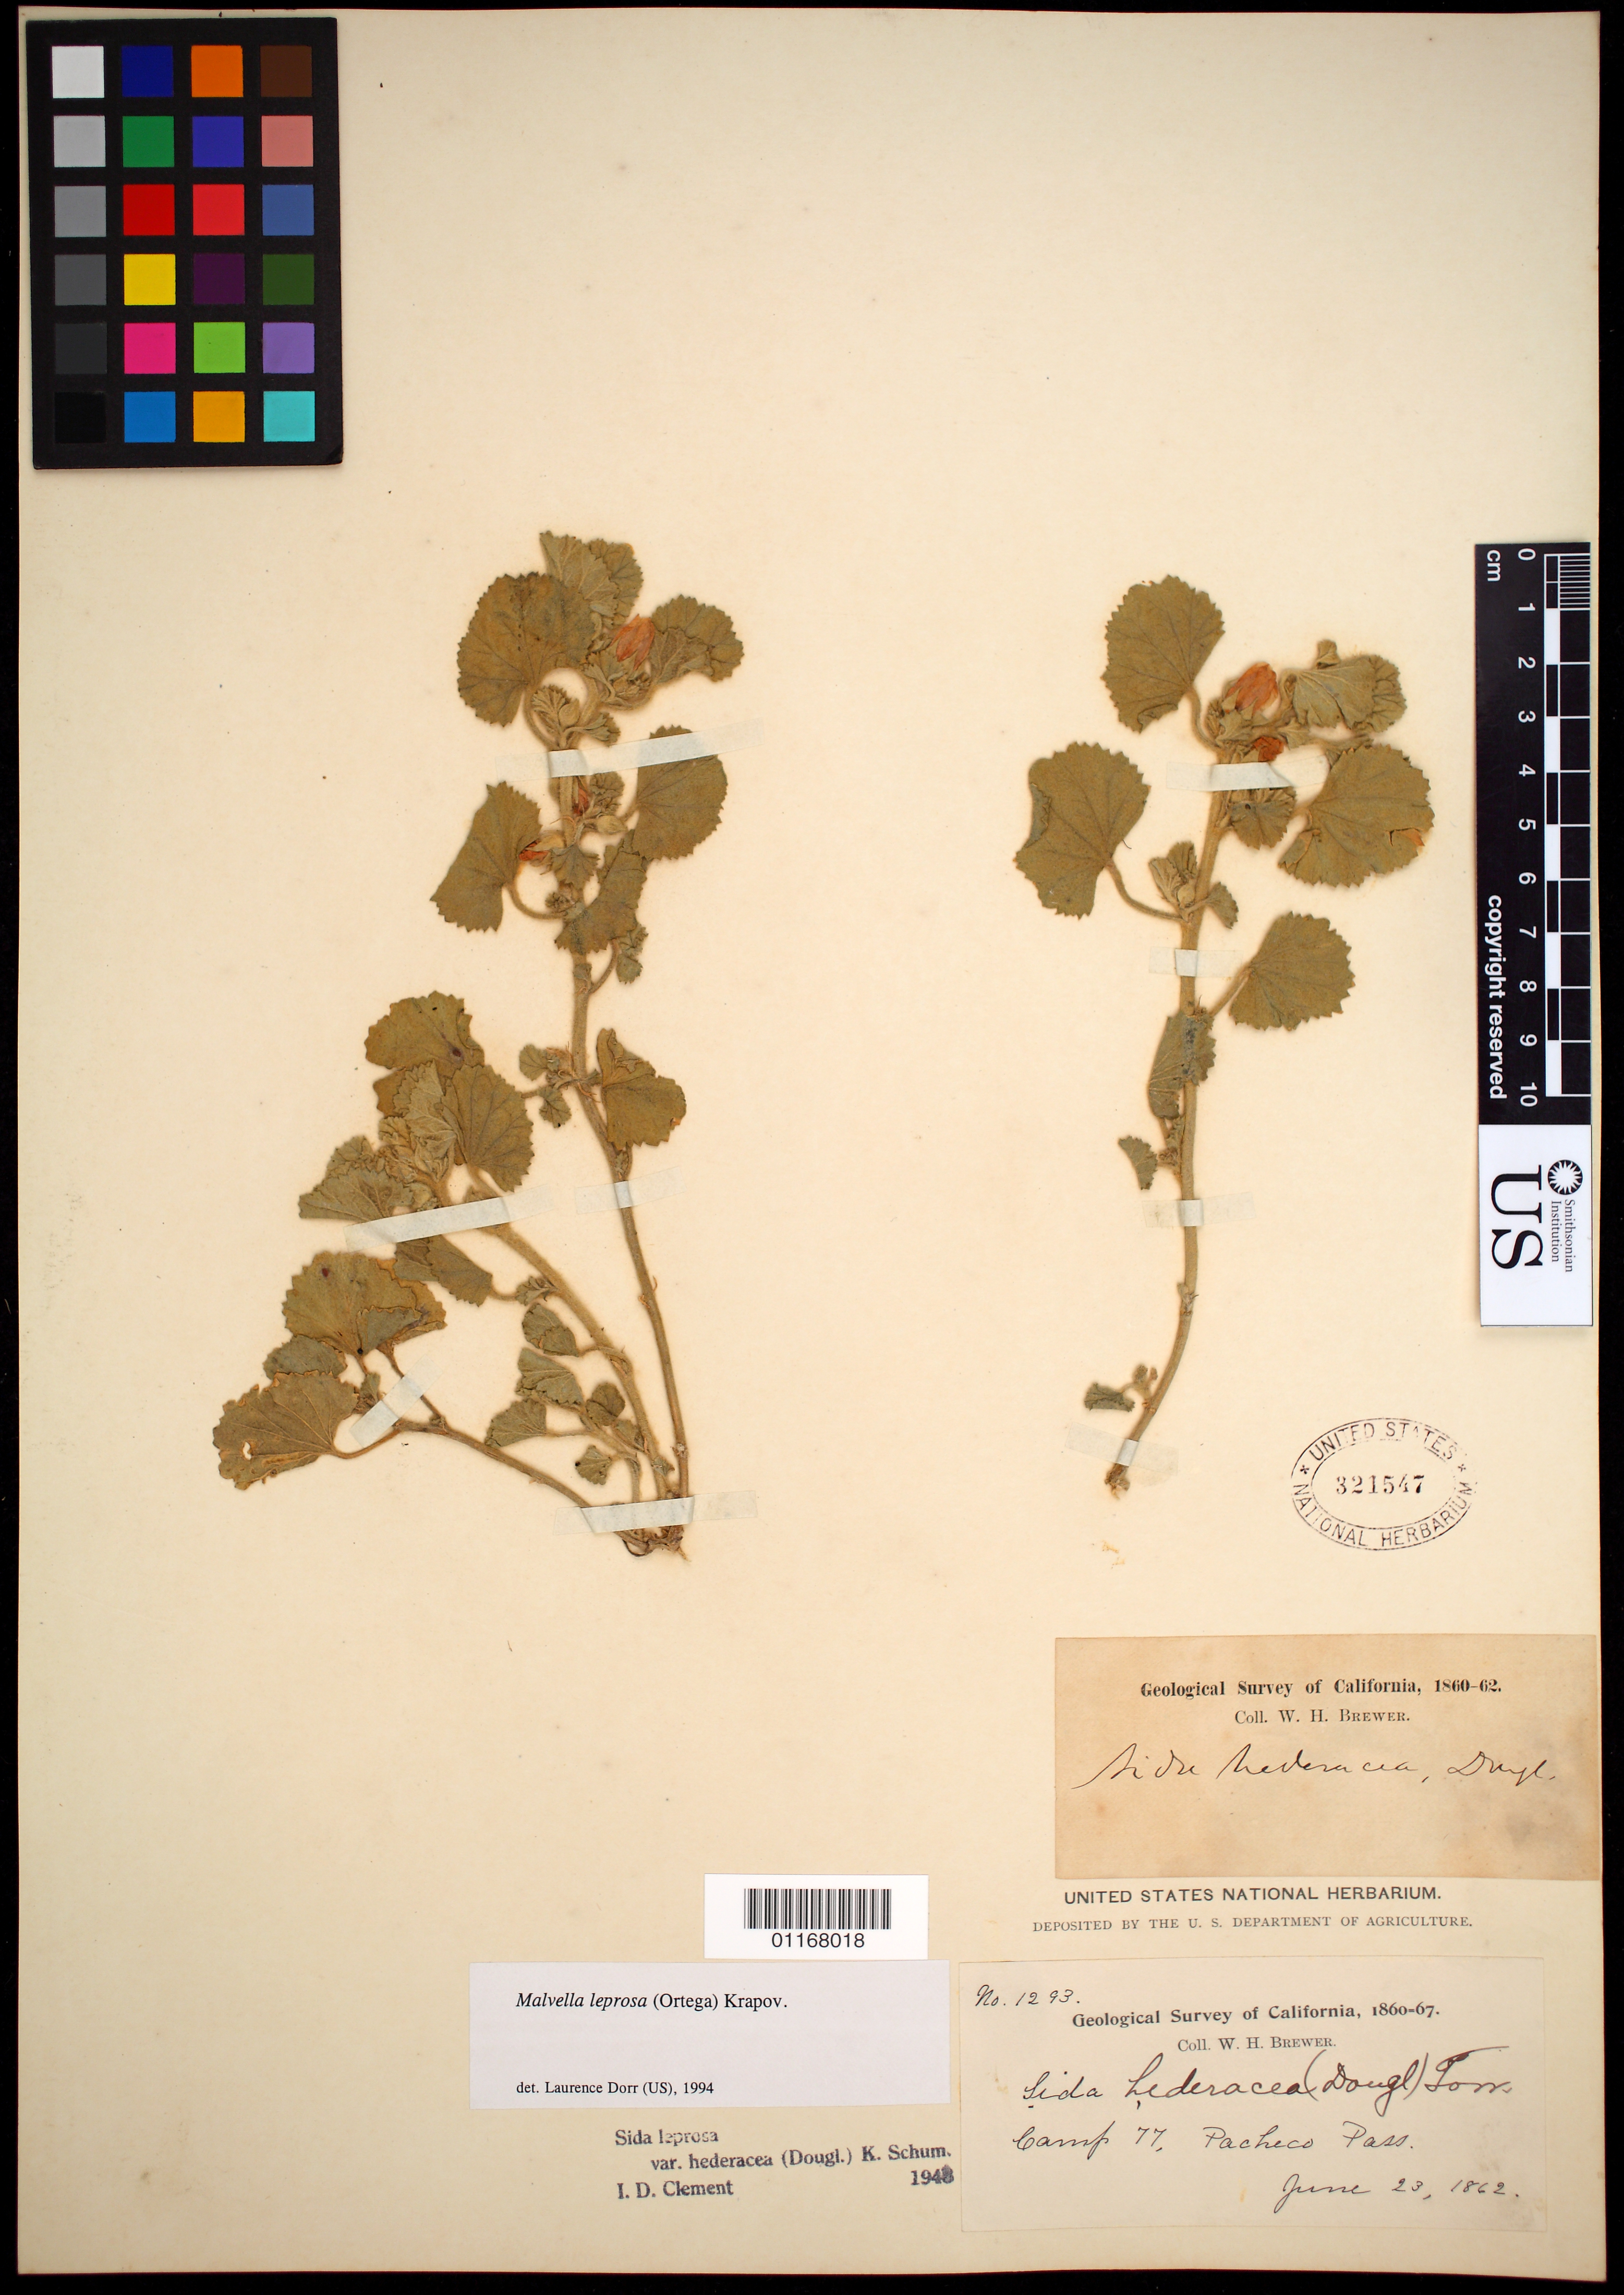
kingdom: Plantae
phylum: Tracheophyta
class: Magnoliopsida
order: Malvales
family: Malvaceae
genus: Malvella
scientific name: Malvella leprosa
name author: (Ortega) Krapov.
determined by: Dorr, L. J., (BOT), Smithsonian Institution - National Museum of Natural History (UNITED STATES)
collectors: W. H. Brewer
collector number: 1293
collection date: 1862-06-23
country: United States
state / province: California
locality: Camp 77, Pacheco Pass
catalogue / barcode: US 321547